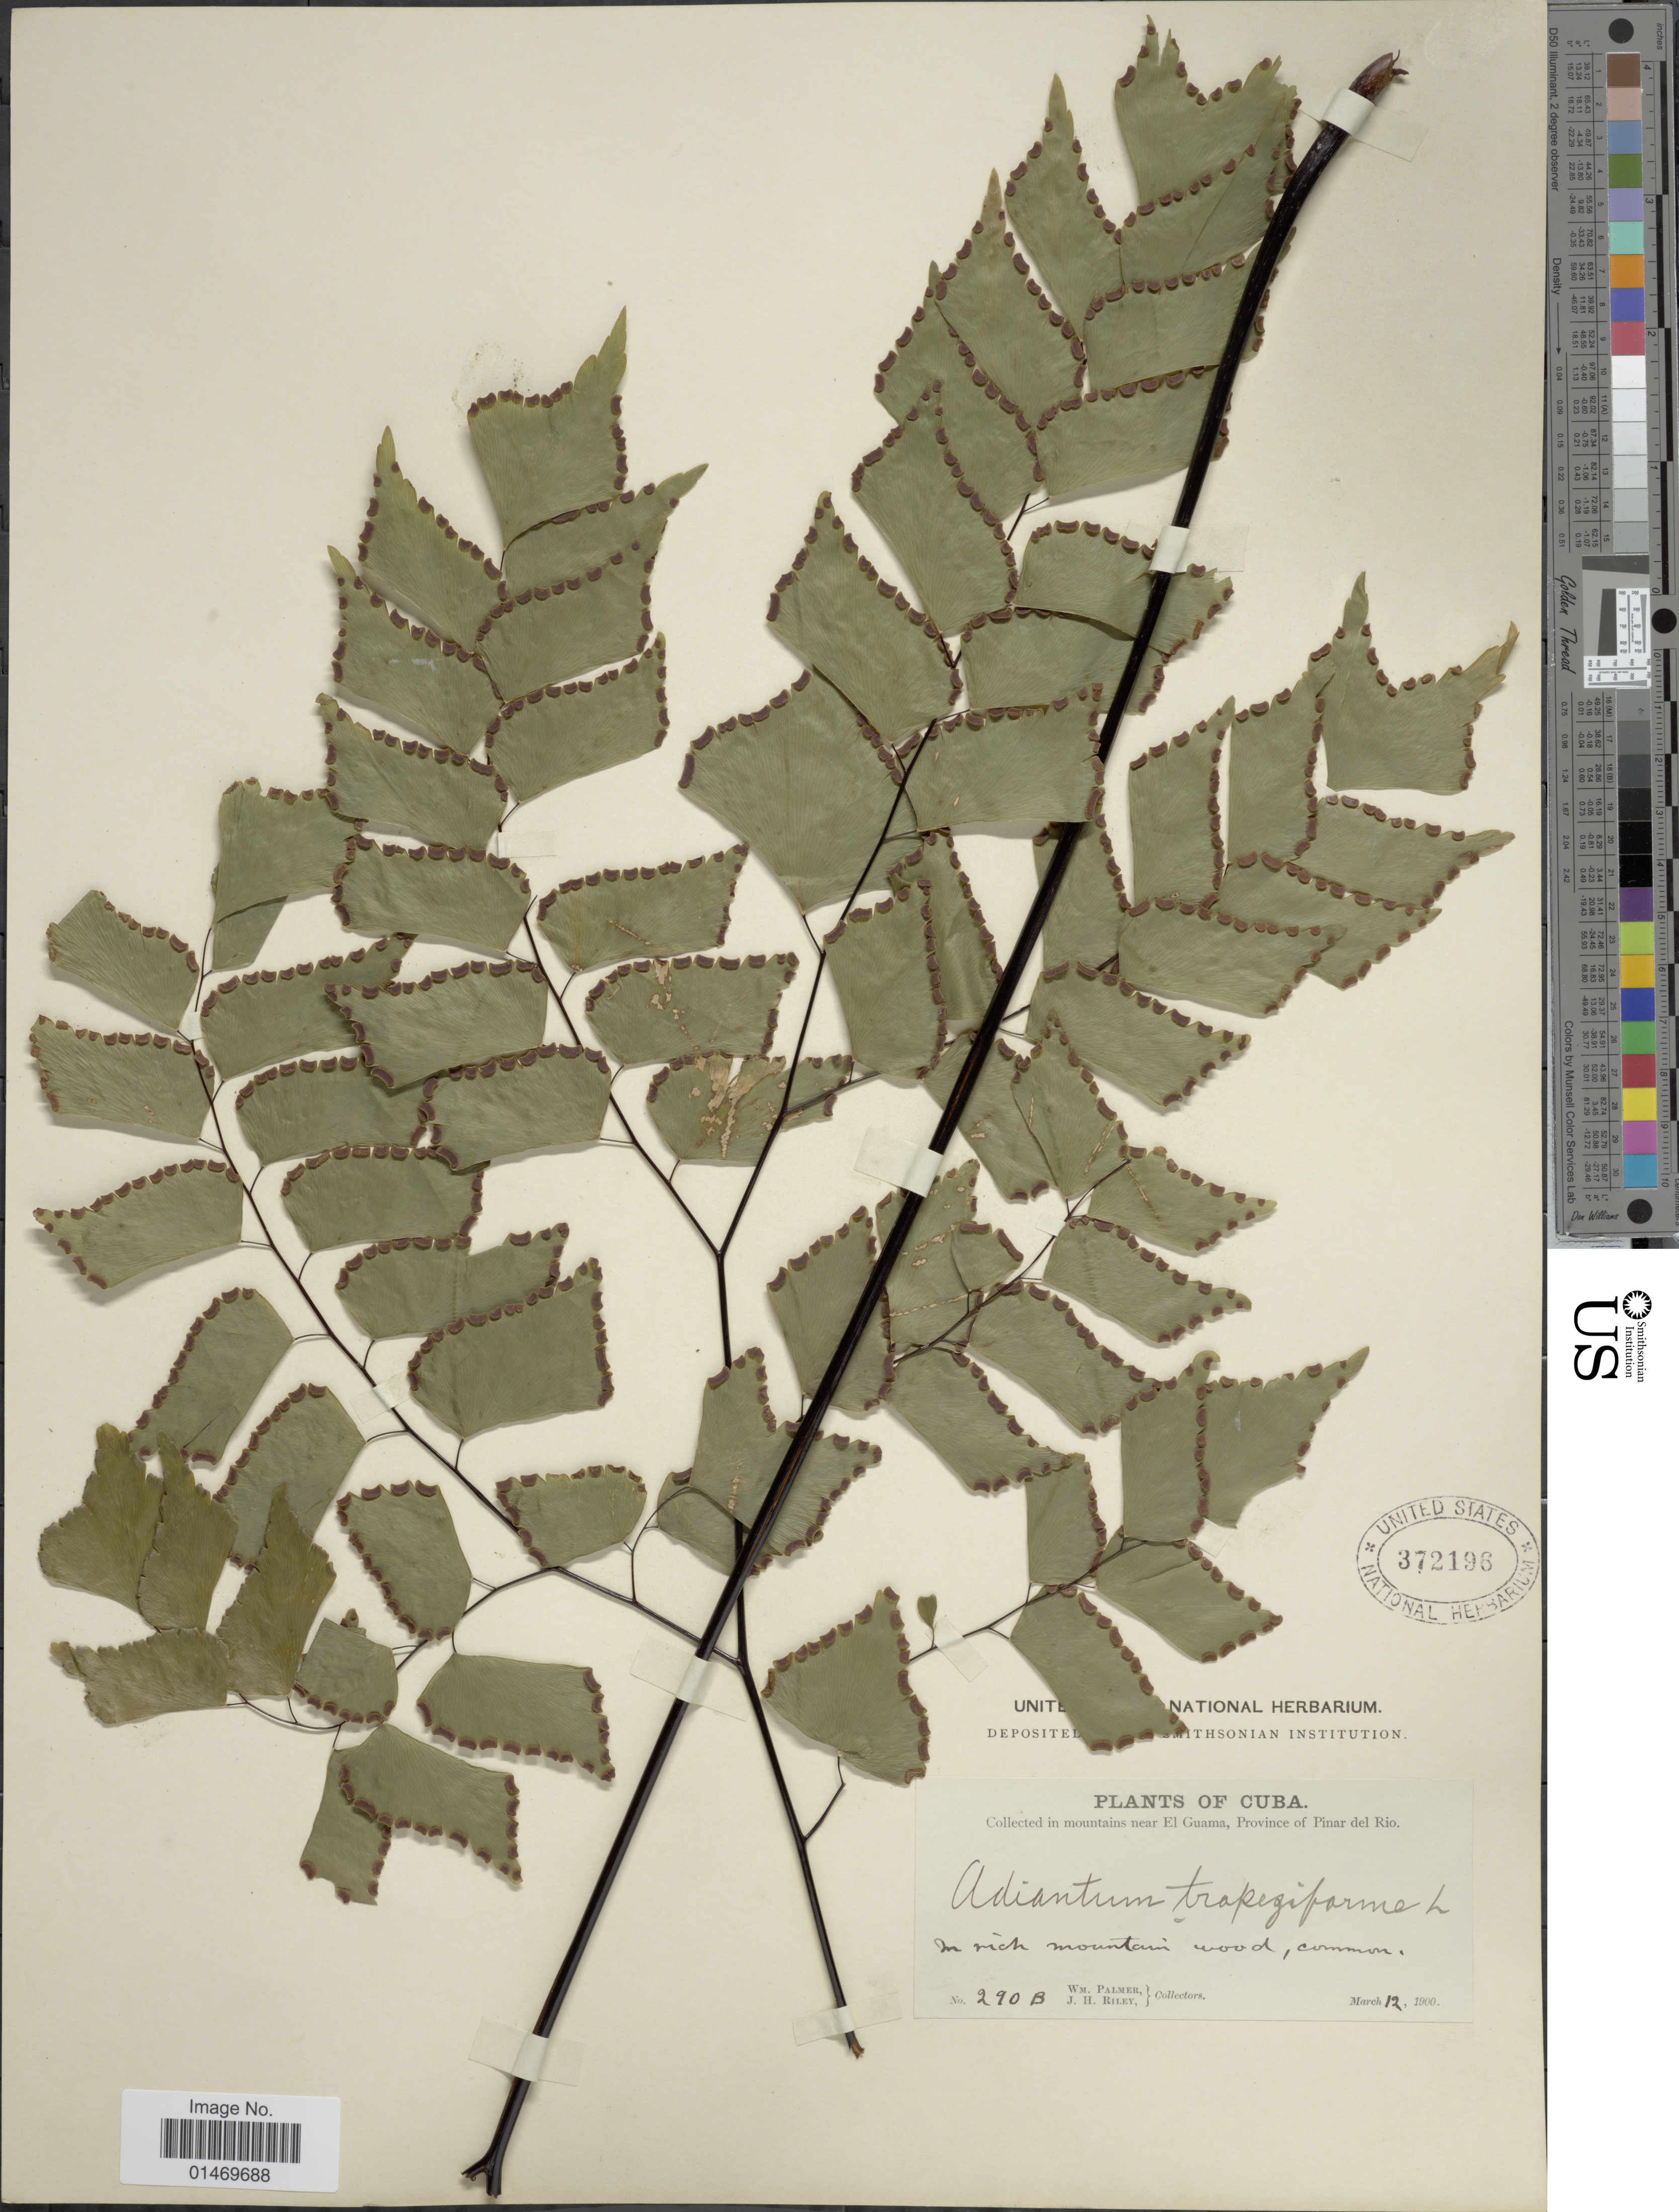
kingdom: Plantae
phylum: Tracheophyta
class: Polypodiopsida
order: Polypodiales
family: Pteridaceae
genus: Adiantum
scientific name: Adiantum trapeziforme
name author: L.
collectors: W. Palmer & J. H. Riley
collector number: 290B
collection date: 1900-03-12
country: Cuba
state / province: Pinar del Río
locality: Cuba, mountains near El Guama.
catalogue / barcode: US 372196